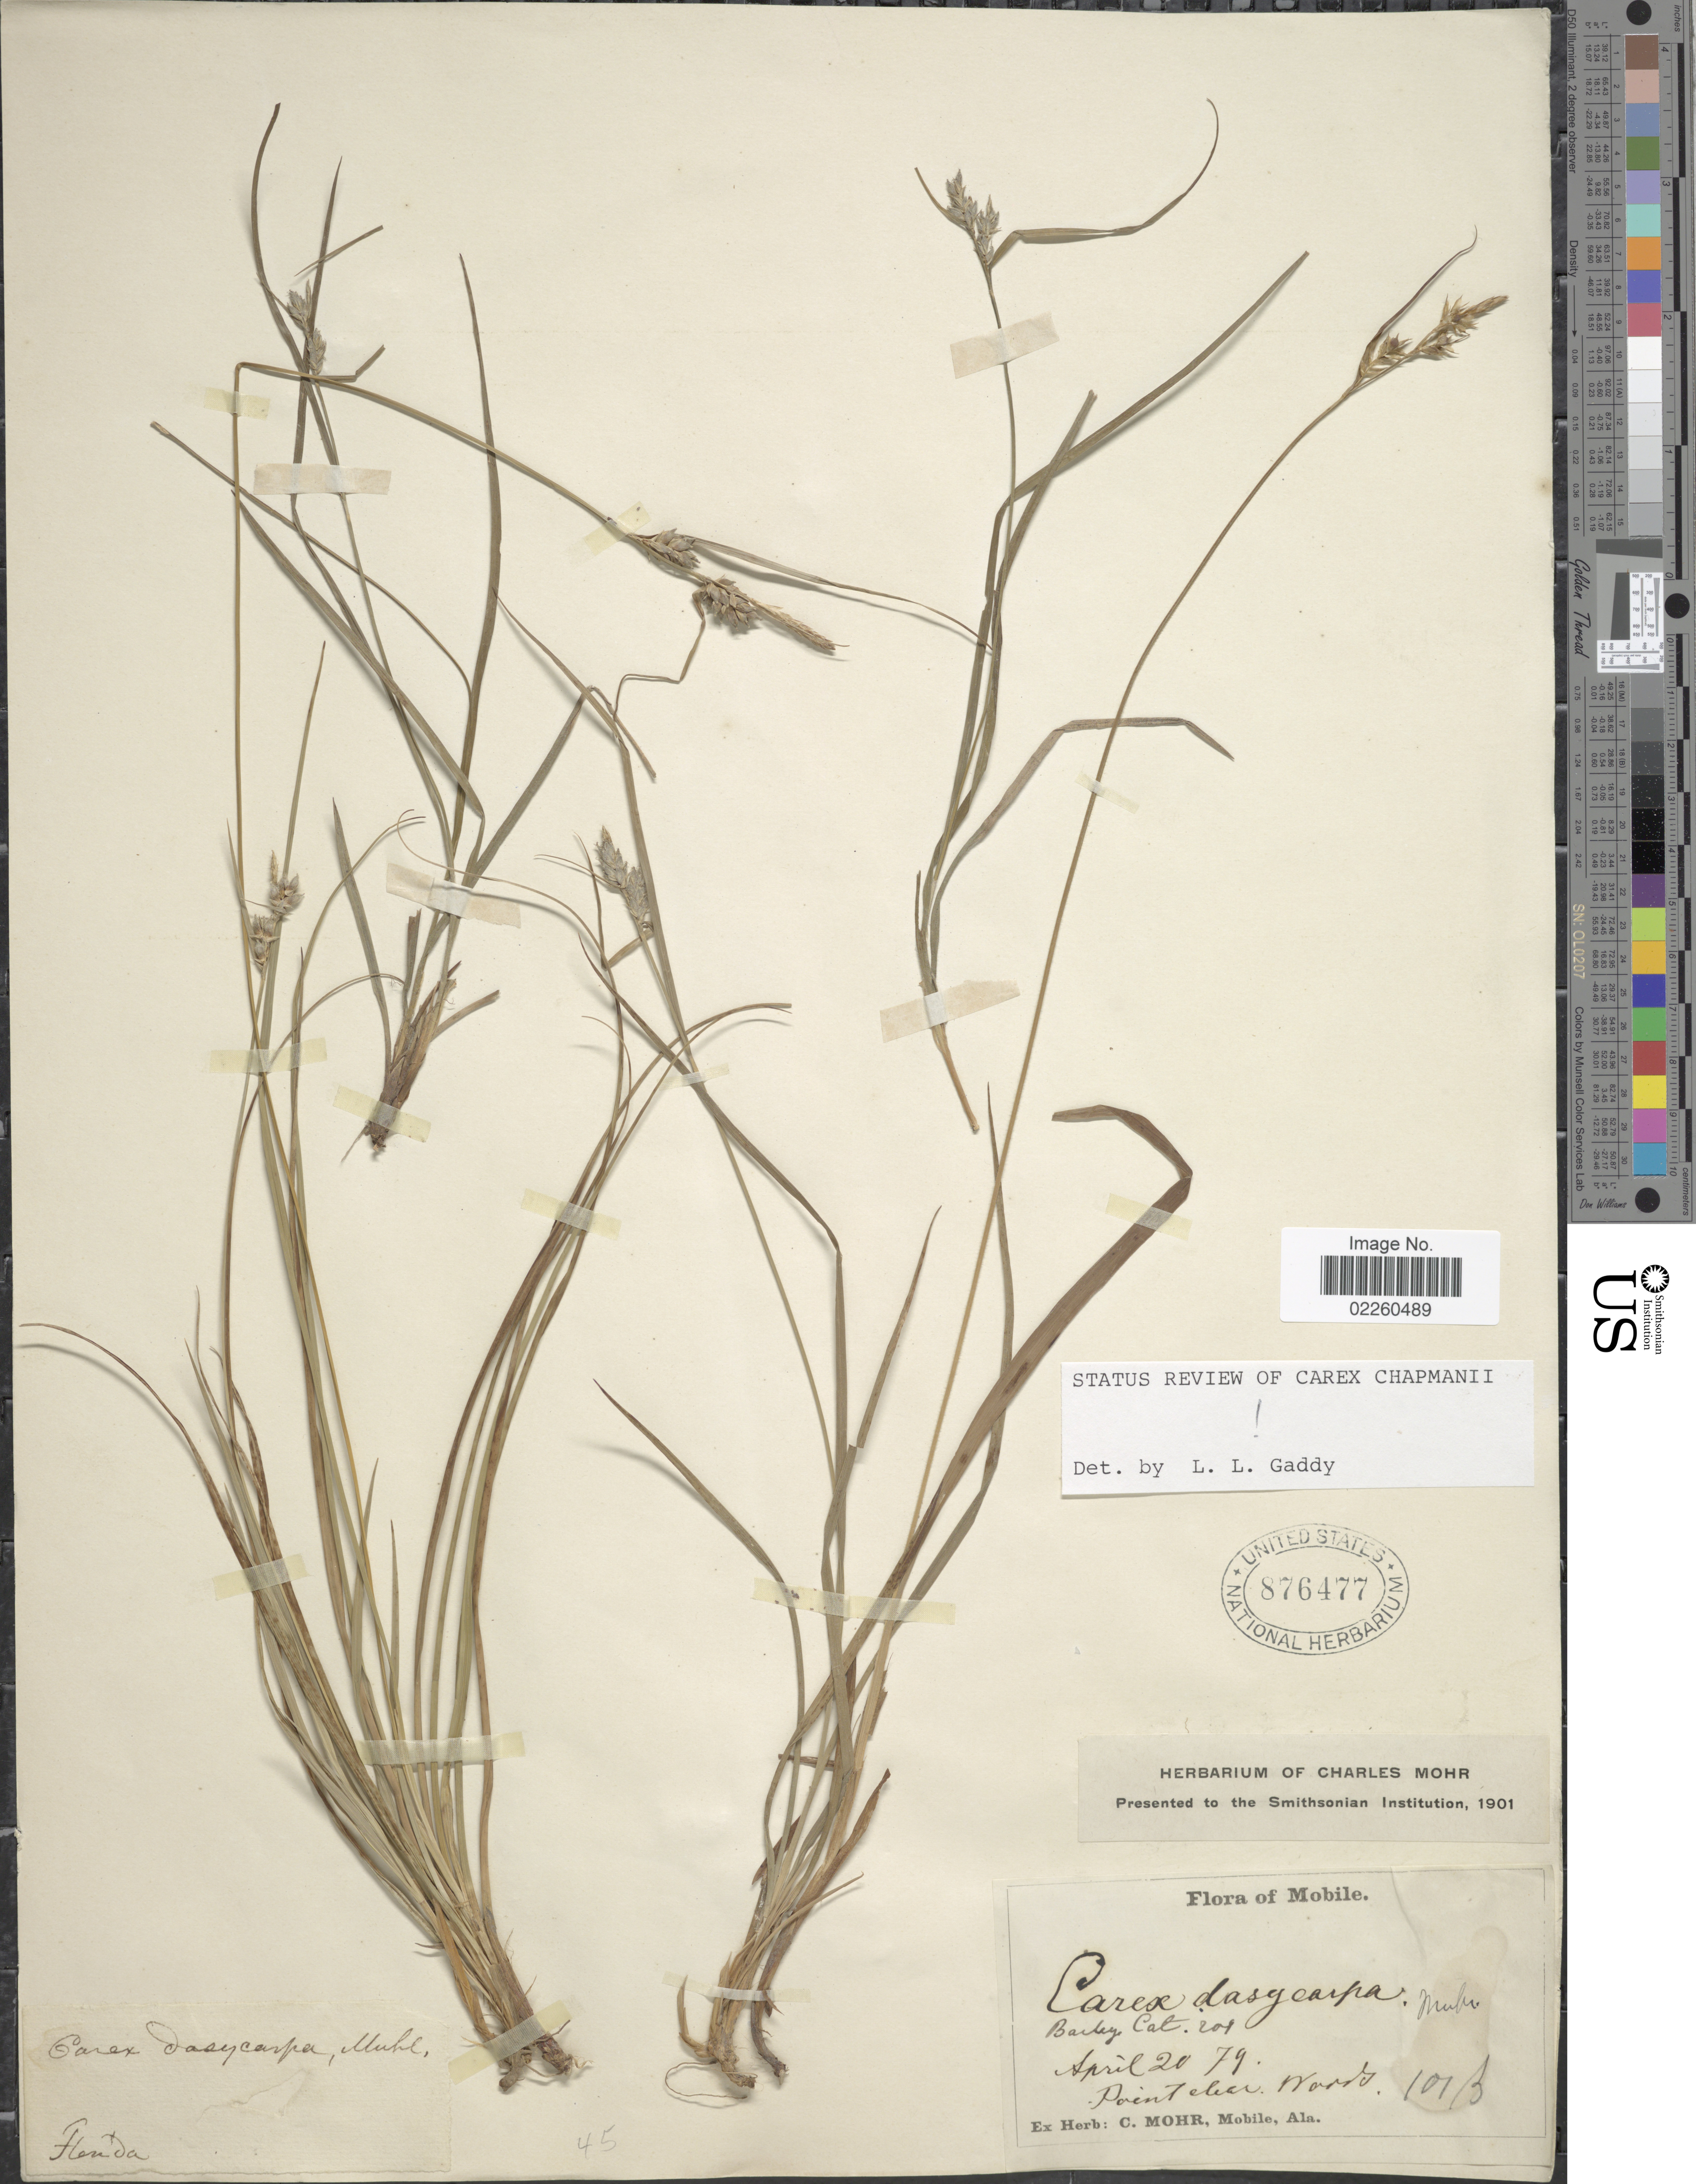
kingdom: Plantae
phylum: Tracheophyta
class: Liliopsida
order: Poales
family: Cyperaceae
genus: Carex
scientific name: Carex dasycarpa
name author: Muhl.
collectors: ex herb. C. Mohr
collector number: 101B?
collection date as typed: Transcribed d/m/y: 20/4/79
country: United States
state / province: Florida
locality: Point Clear Woods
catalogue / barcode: US 876477